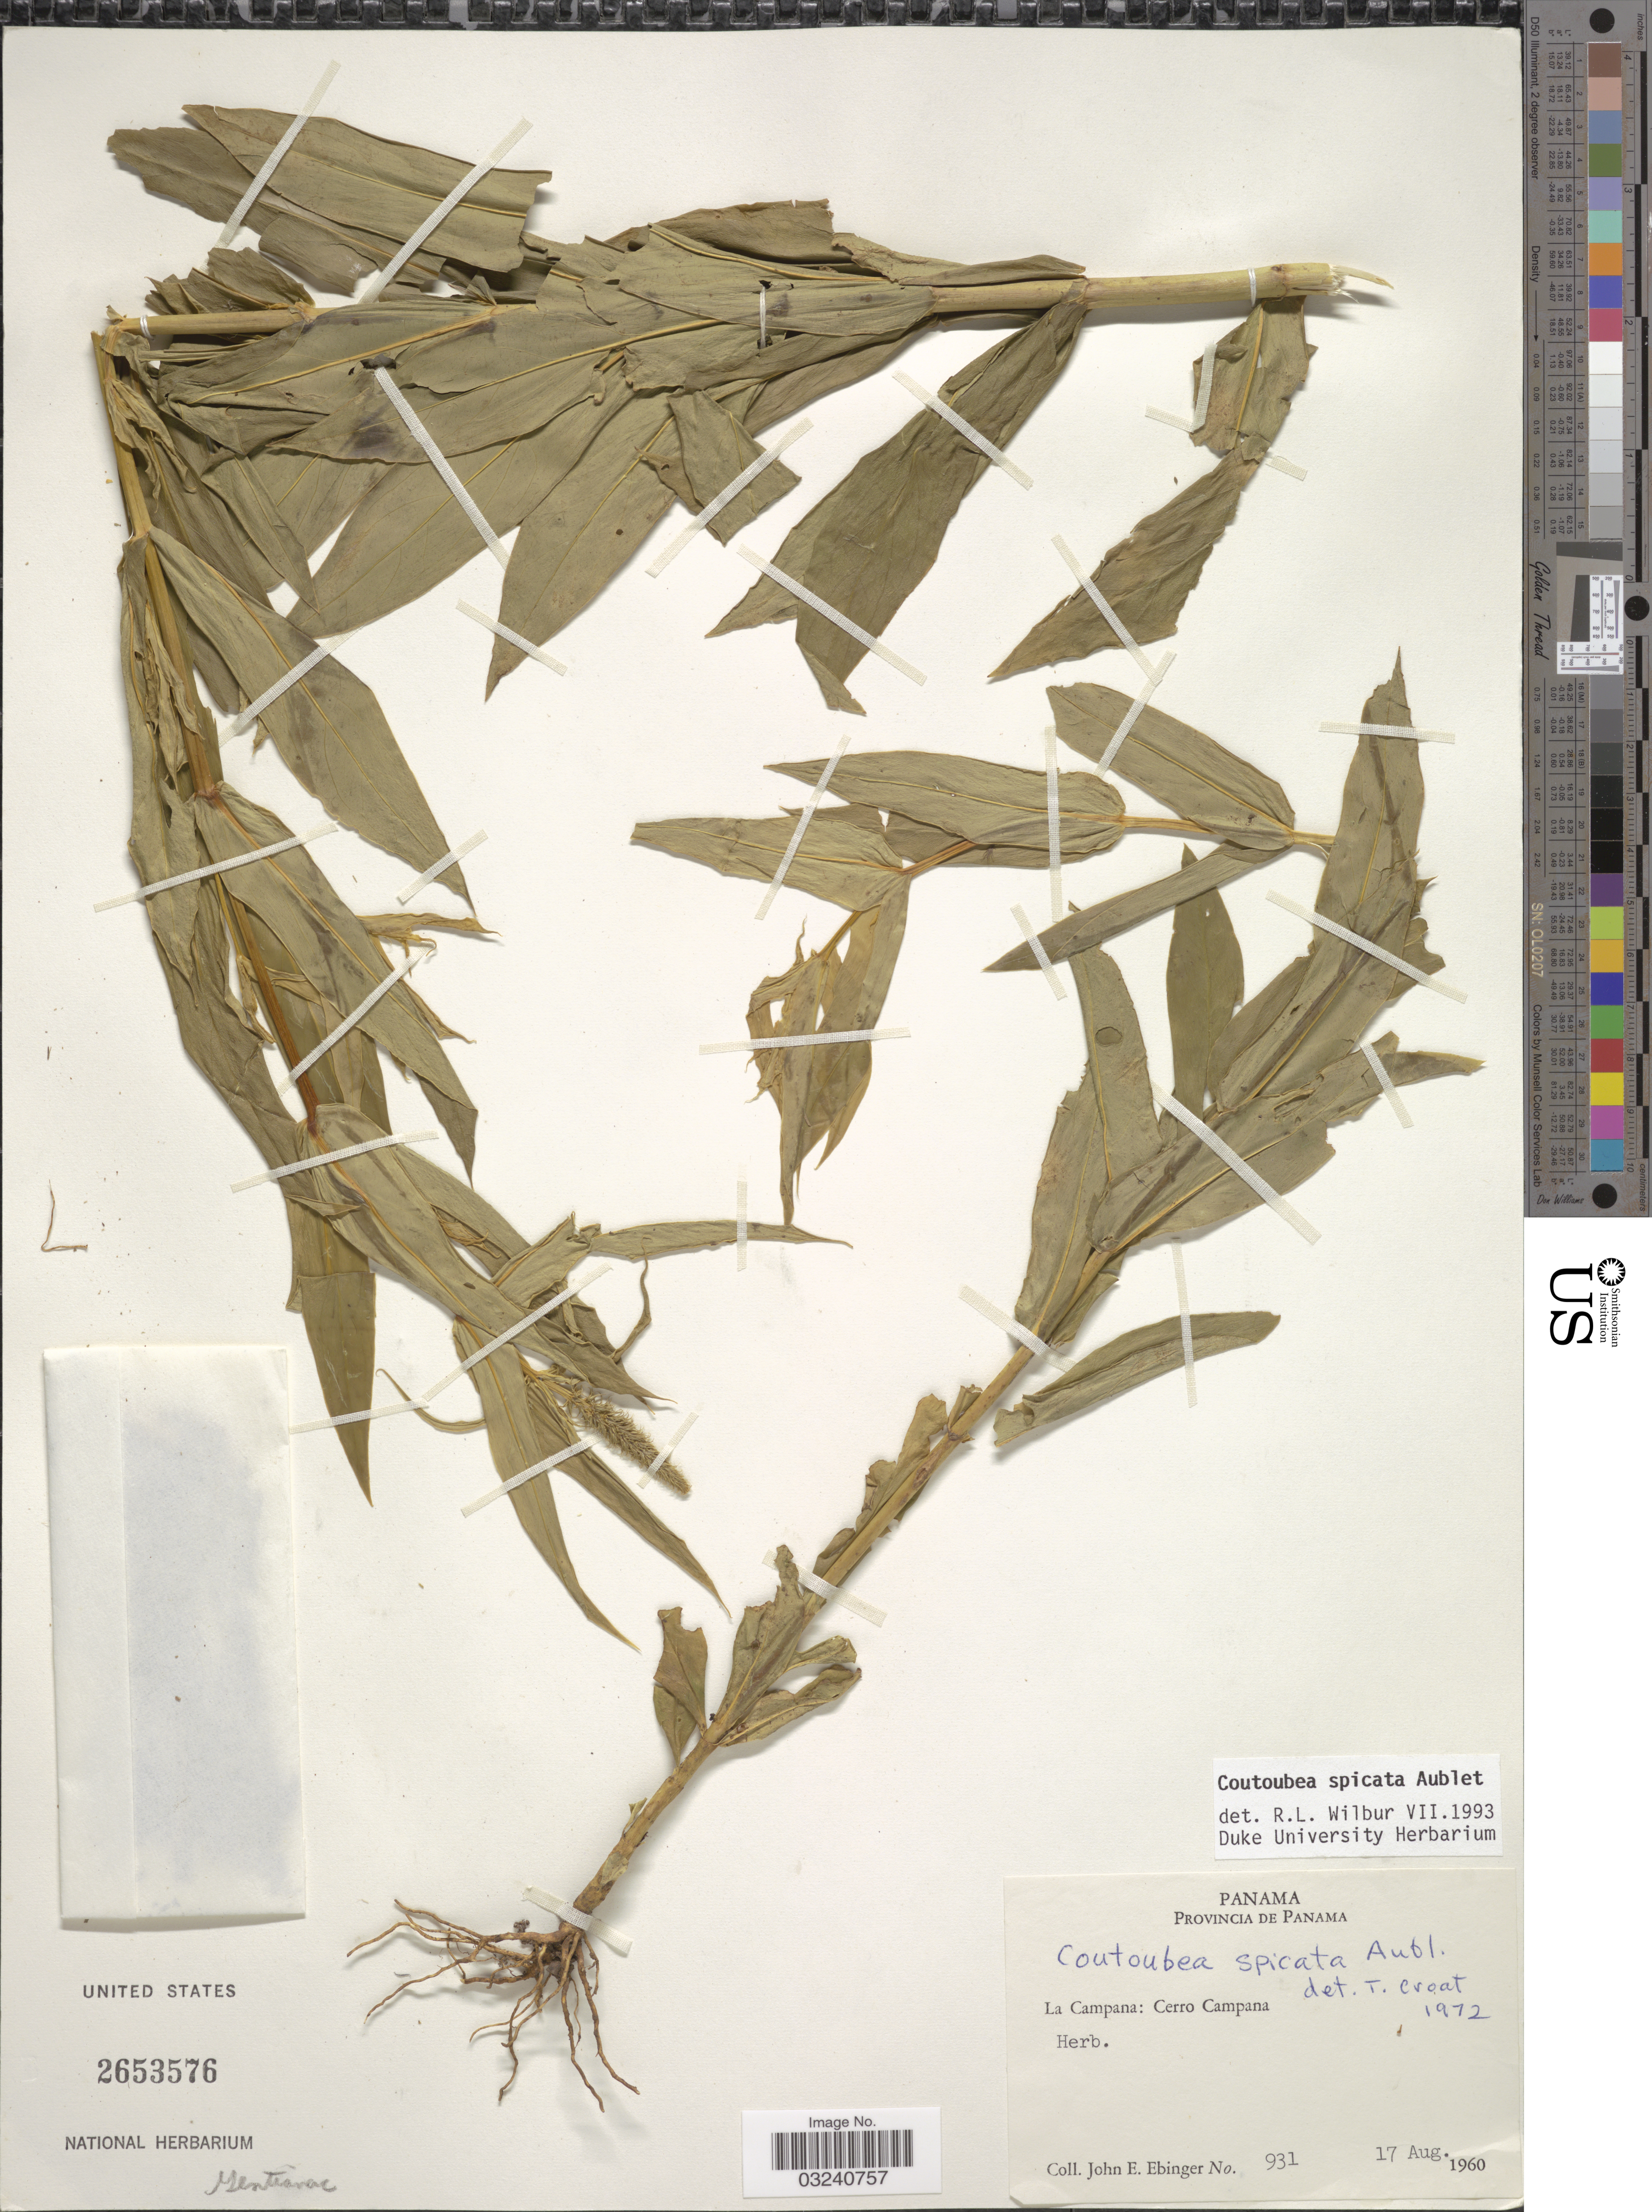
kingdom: Plantae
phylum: Tracheophyta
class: Magnoliopsida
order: Gentianales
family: Gentianaceae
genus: Coutoubea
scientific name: Coutoubea spicata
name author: Aubl.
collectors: J. Ebinger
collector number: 931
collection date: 1960-08-17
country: Panama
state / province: Panamá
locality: La Campana: Cerro Campana.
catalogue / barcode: US 2653576